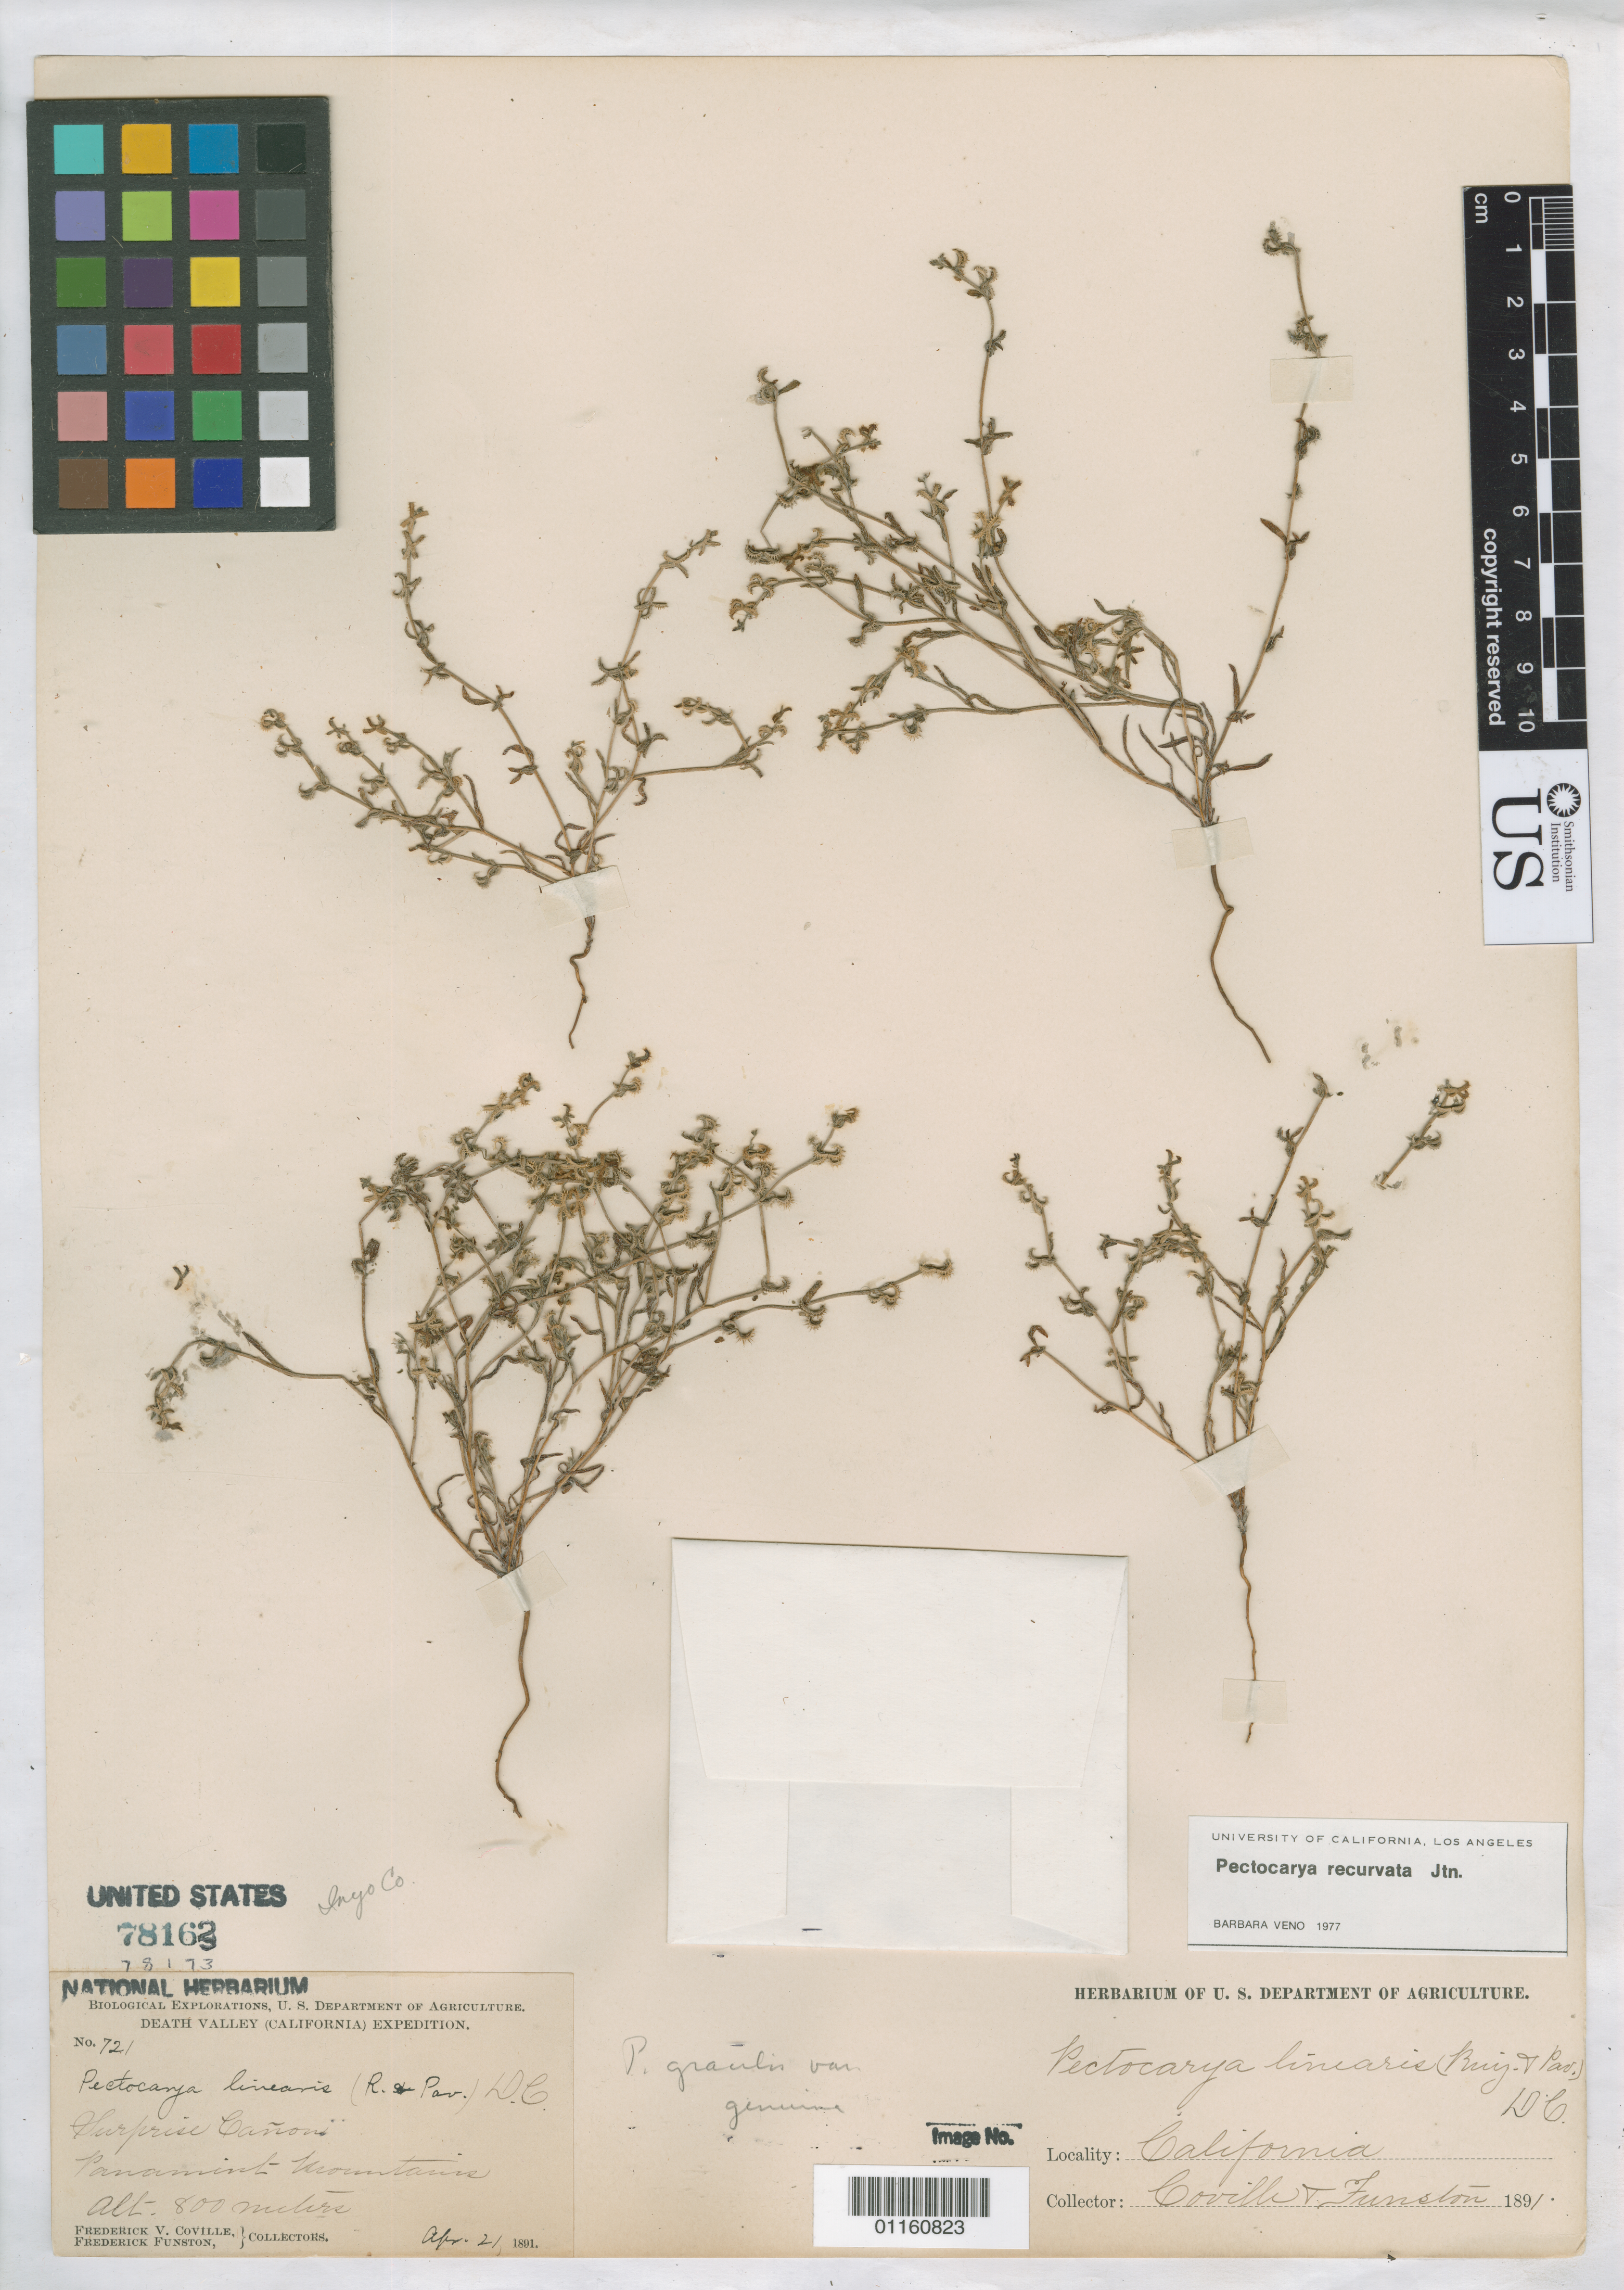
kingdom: Plantae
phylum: Tracheophyta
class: Magnoliopsida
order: Boraginales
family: Boraginaceae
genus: Pectocarya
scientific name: Pectocarya recurvata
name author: I.M. Johnst.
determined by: Veno, B.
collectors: F. V. Coville & F. Funston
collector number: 721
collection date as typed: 21 Apr 1891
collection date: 1891-04-21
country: United States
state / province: California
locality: Surprise Canyon, Panamint Mts.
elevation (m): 800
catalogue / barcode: US 78163